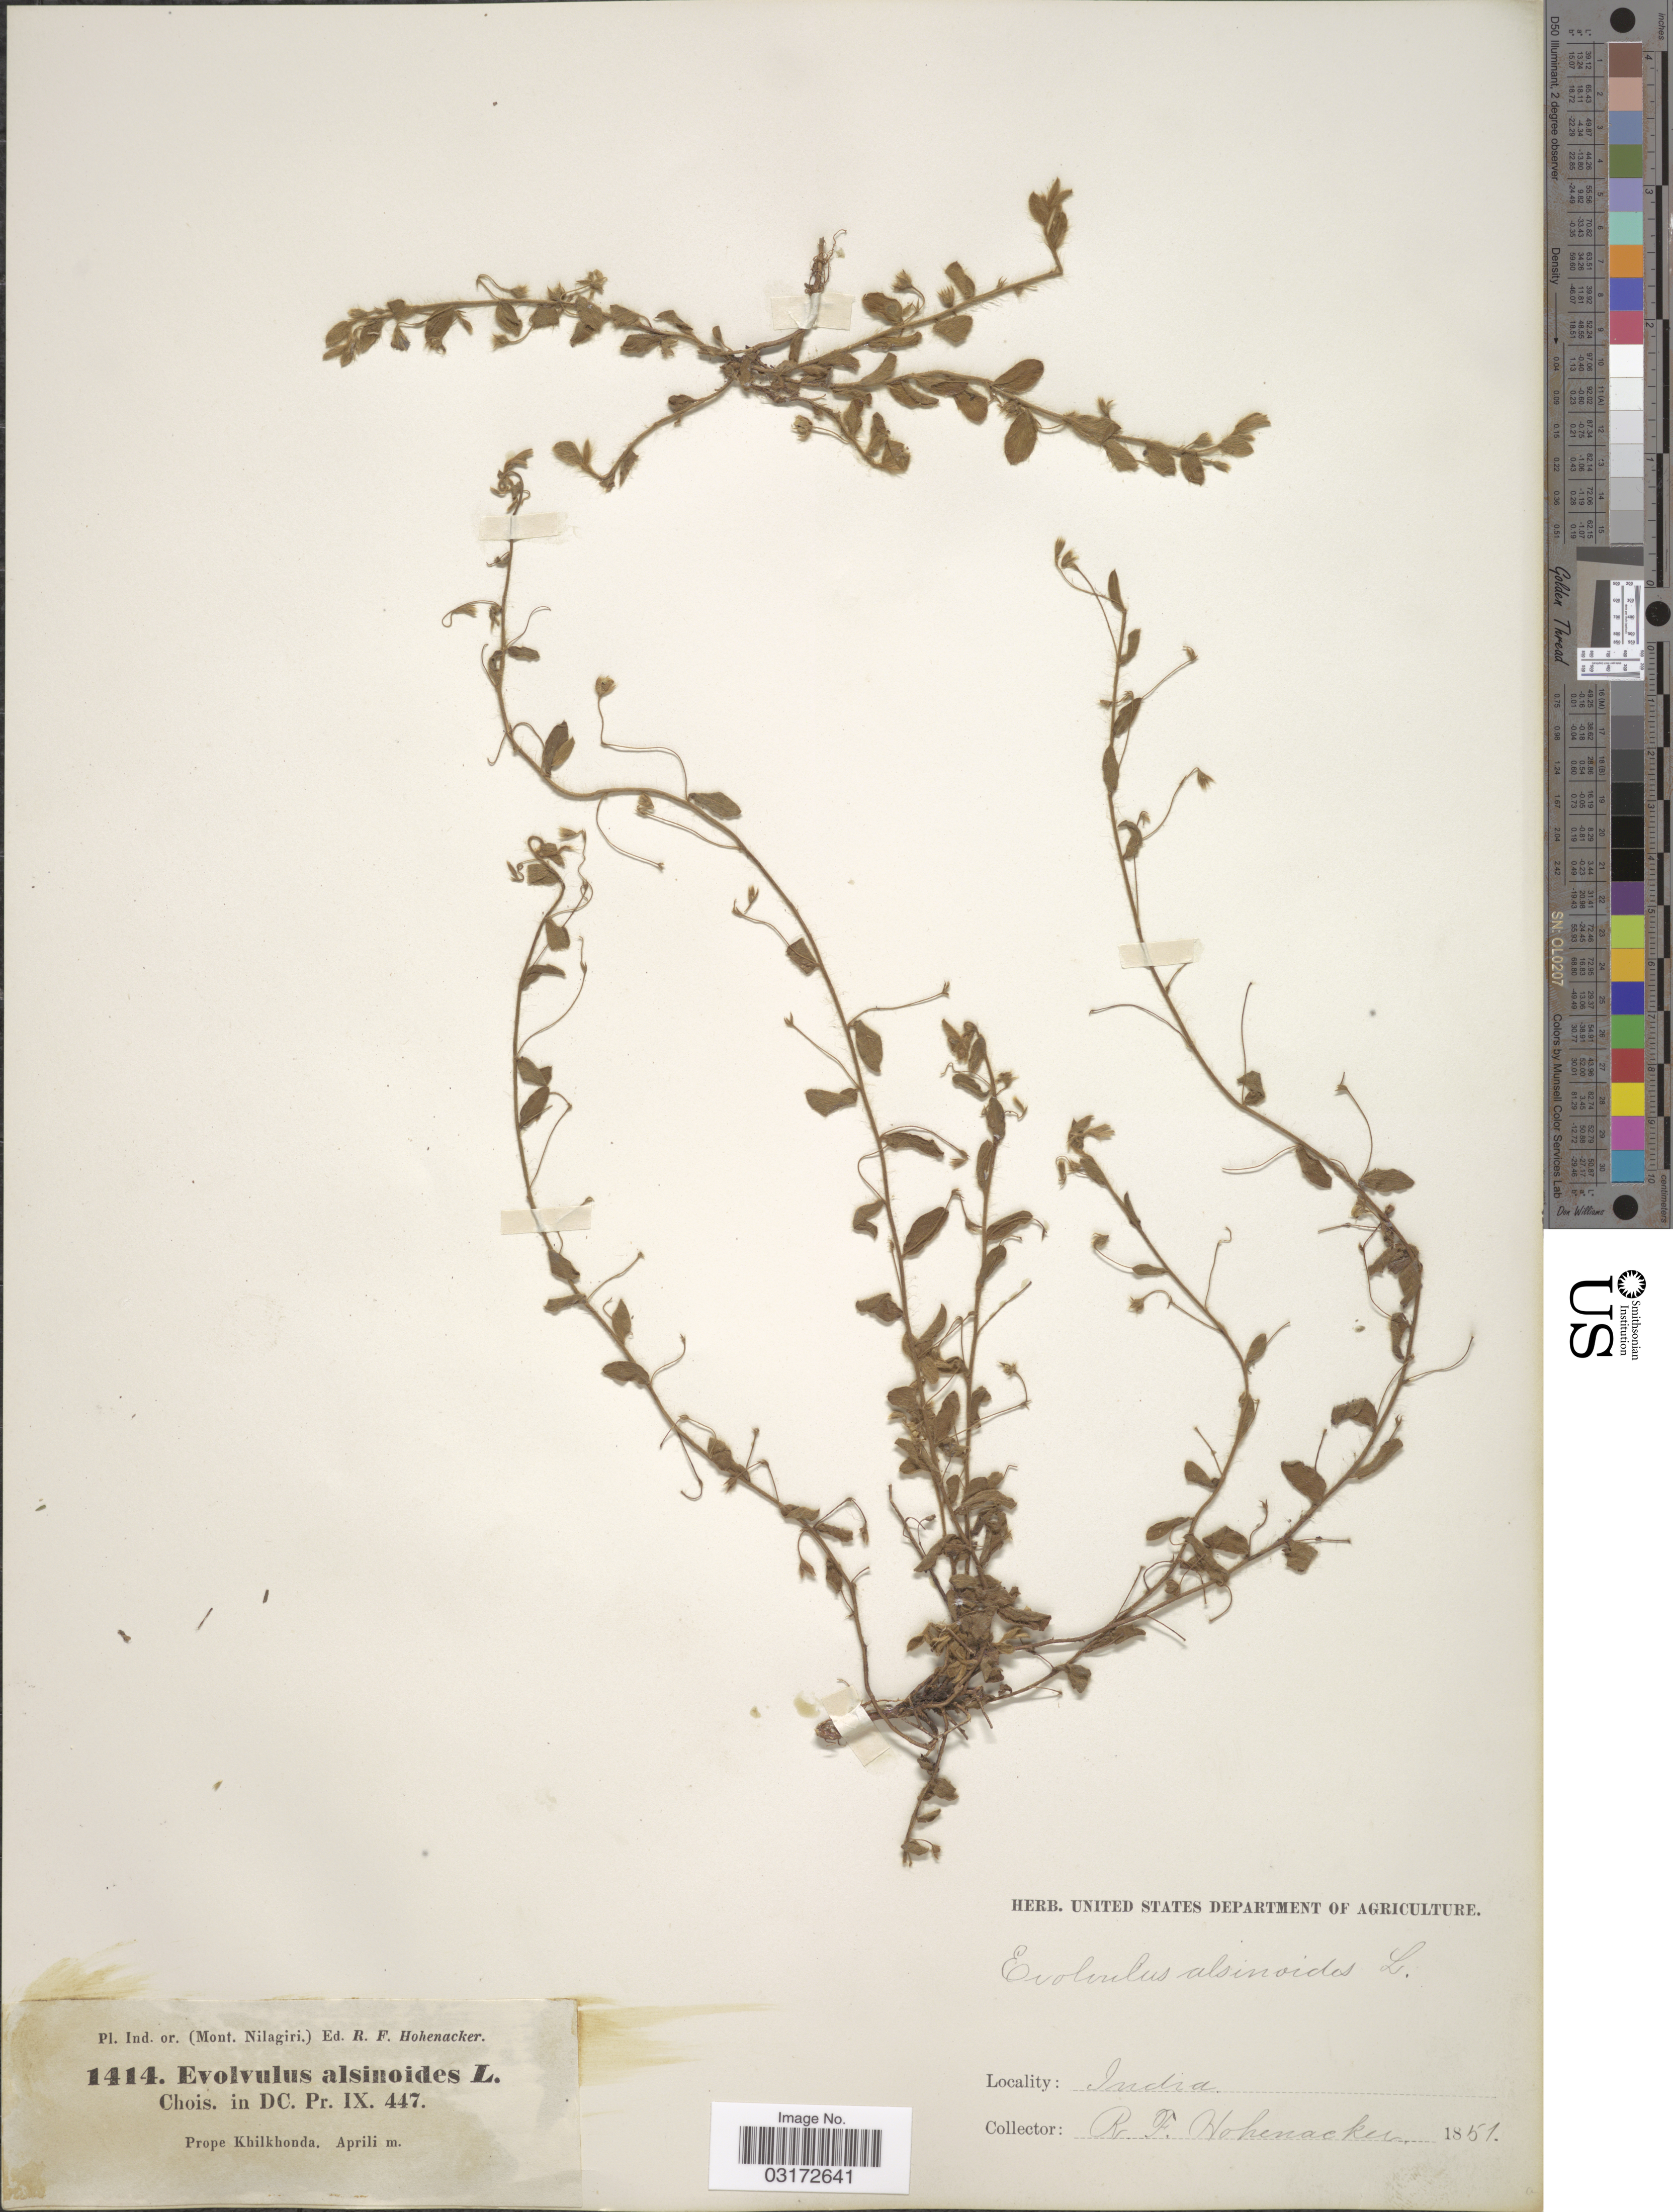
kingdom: Plantae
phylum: Tracheophyta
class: Magnoliopsida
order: Solanales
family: Convolvulaceae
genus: Evolvulus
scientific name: Evolvulus alsinoides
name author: (L.) L.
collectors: R. F. Hohenacker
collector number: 1414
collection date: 1851-04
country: India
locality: Ind. or. (Mont. Nilagiri). Prope Khilkhonda.